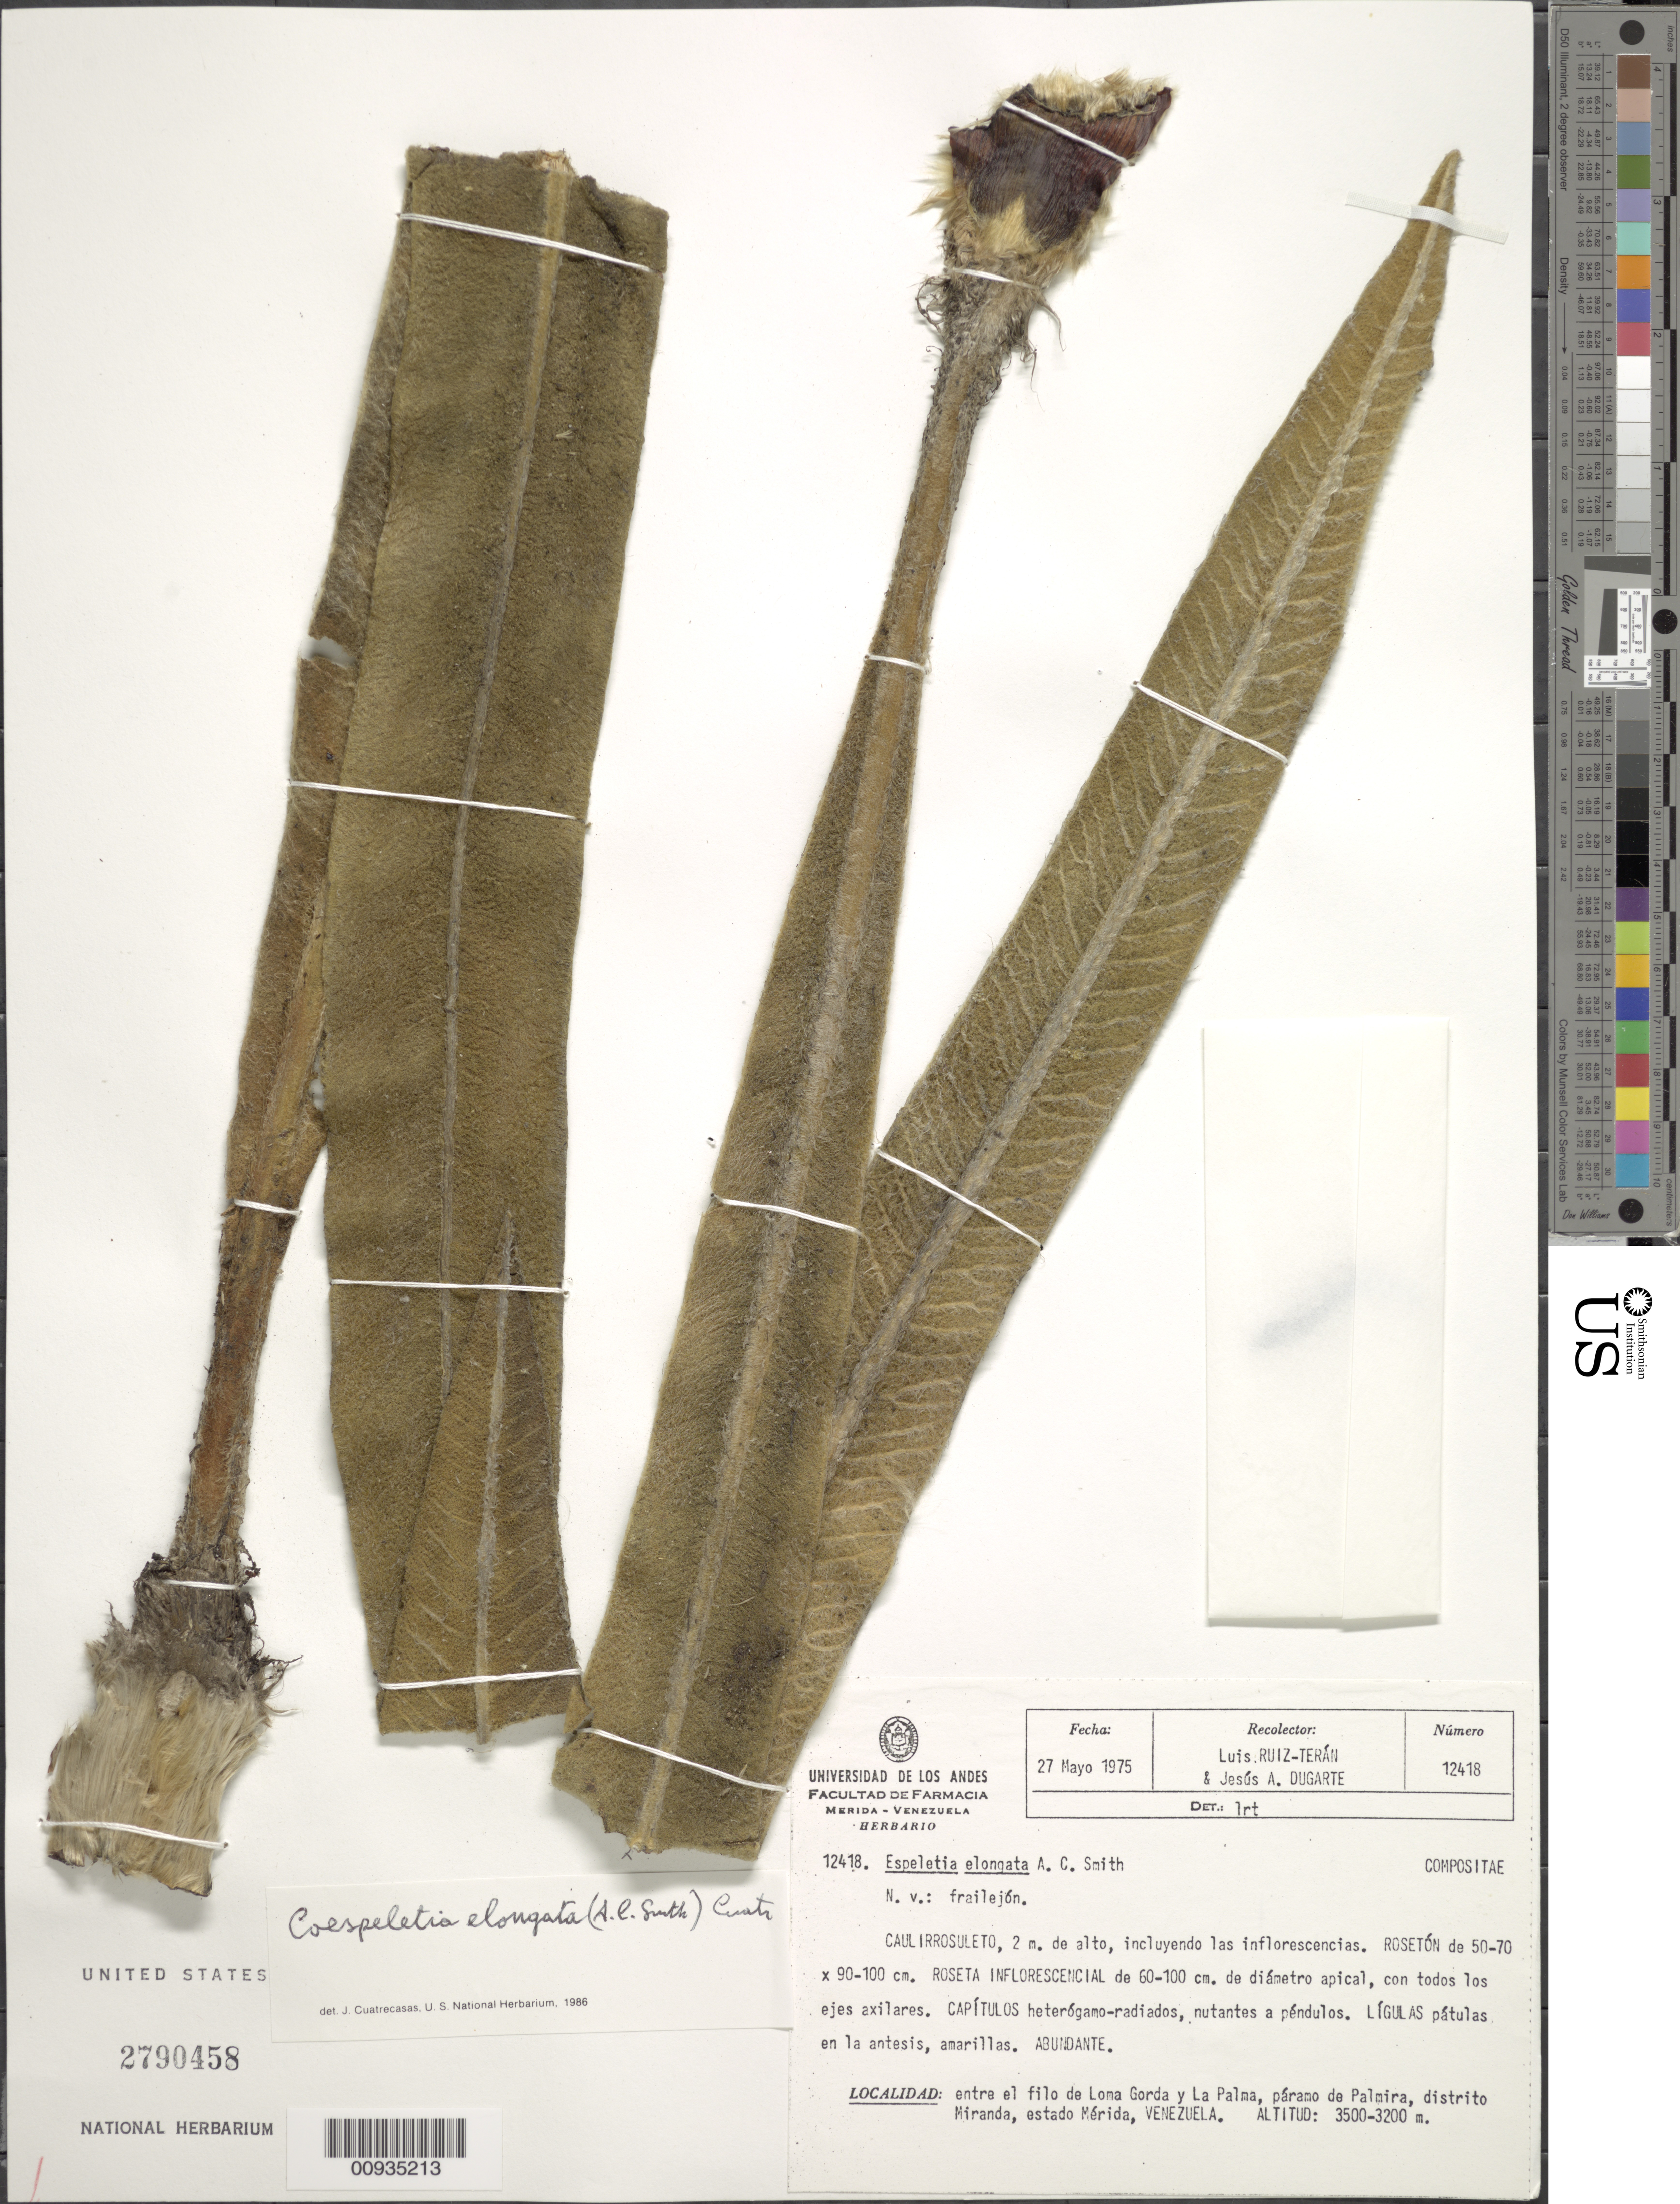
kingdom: Plantae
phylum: Tracheophyta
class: Magnoliopsida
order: Asterales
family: Asteraceae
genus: Coespeletia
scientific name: Coespeletia elongata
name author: (A.C. Sm.) Cuatrec.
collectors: L. E. Ruíz-Terán & J. Dugarte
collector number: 12418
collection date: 1975-05-27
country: Venezuela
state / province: Mérida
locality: Entre el filo de Loma Gorda y La Palma, paramo de Palmira, distrito Miranda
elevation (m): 3200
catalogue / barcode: US 2790458